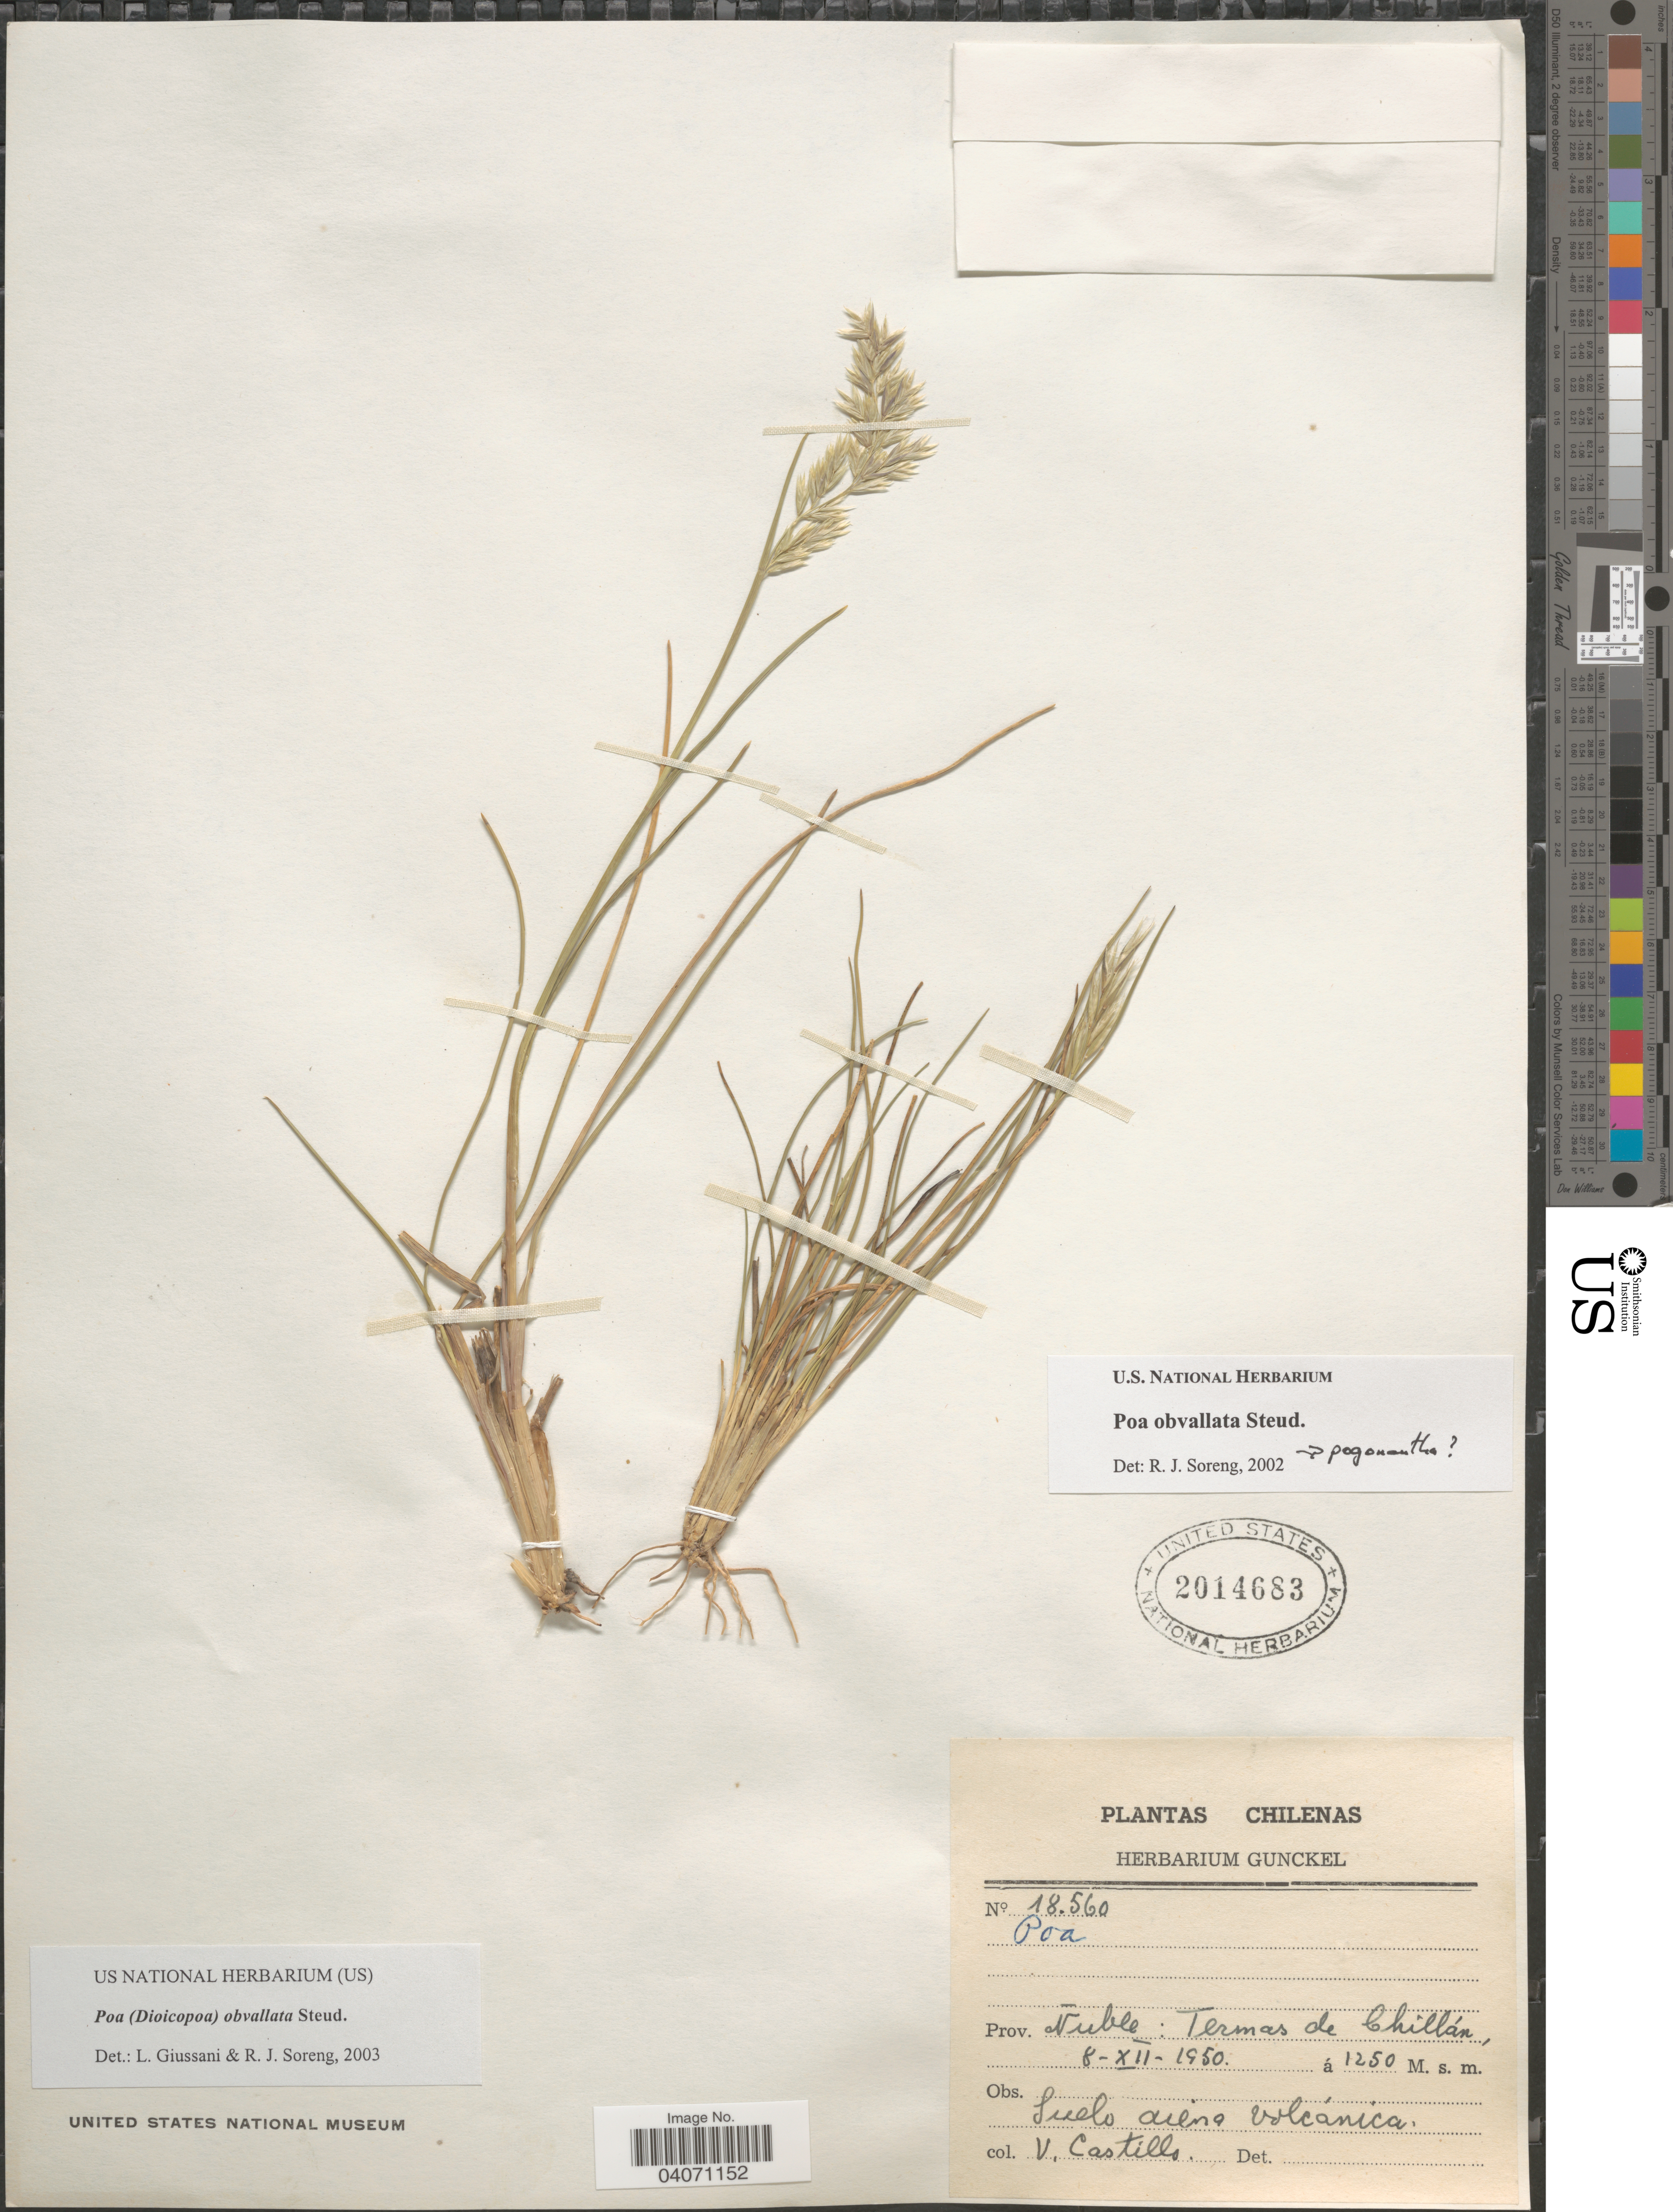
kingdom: Plantae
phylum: Tracheophyta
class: Liliopsida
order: Poales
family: Poaceae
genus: Poa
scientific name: Poa obvallata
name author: Steud.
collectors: V. Castillo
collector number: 18560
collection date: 1950-12-08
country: Chile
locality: Prov. Ñuble: Termas de Chillán.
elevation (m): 1250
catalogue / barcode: US 2014683